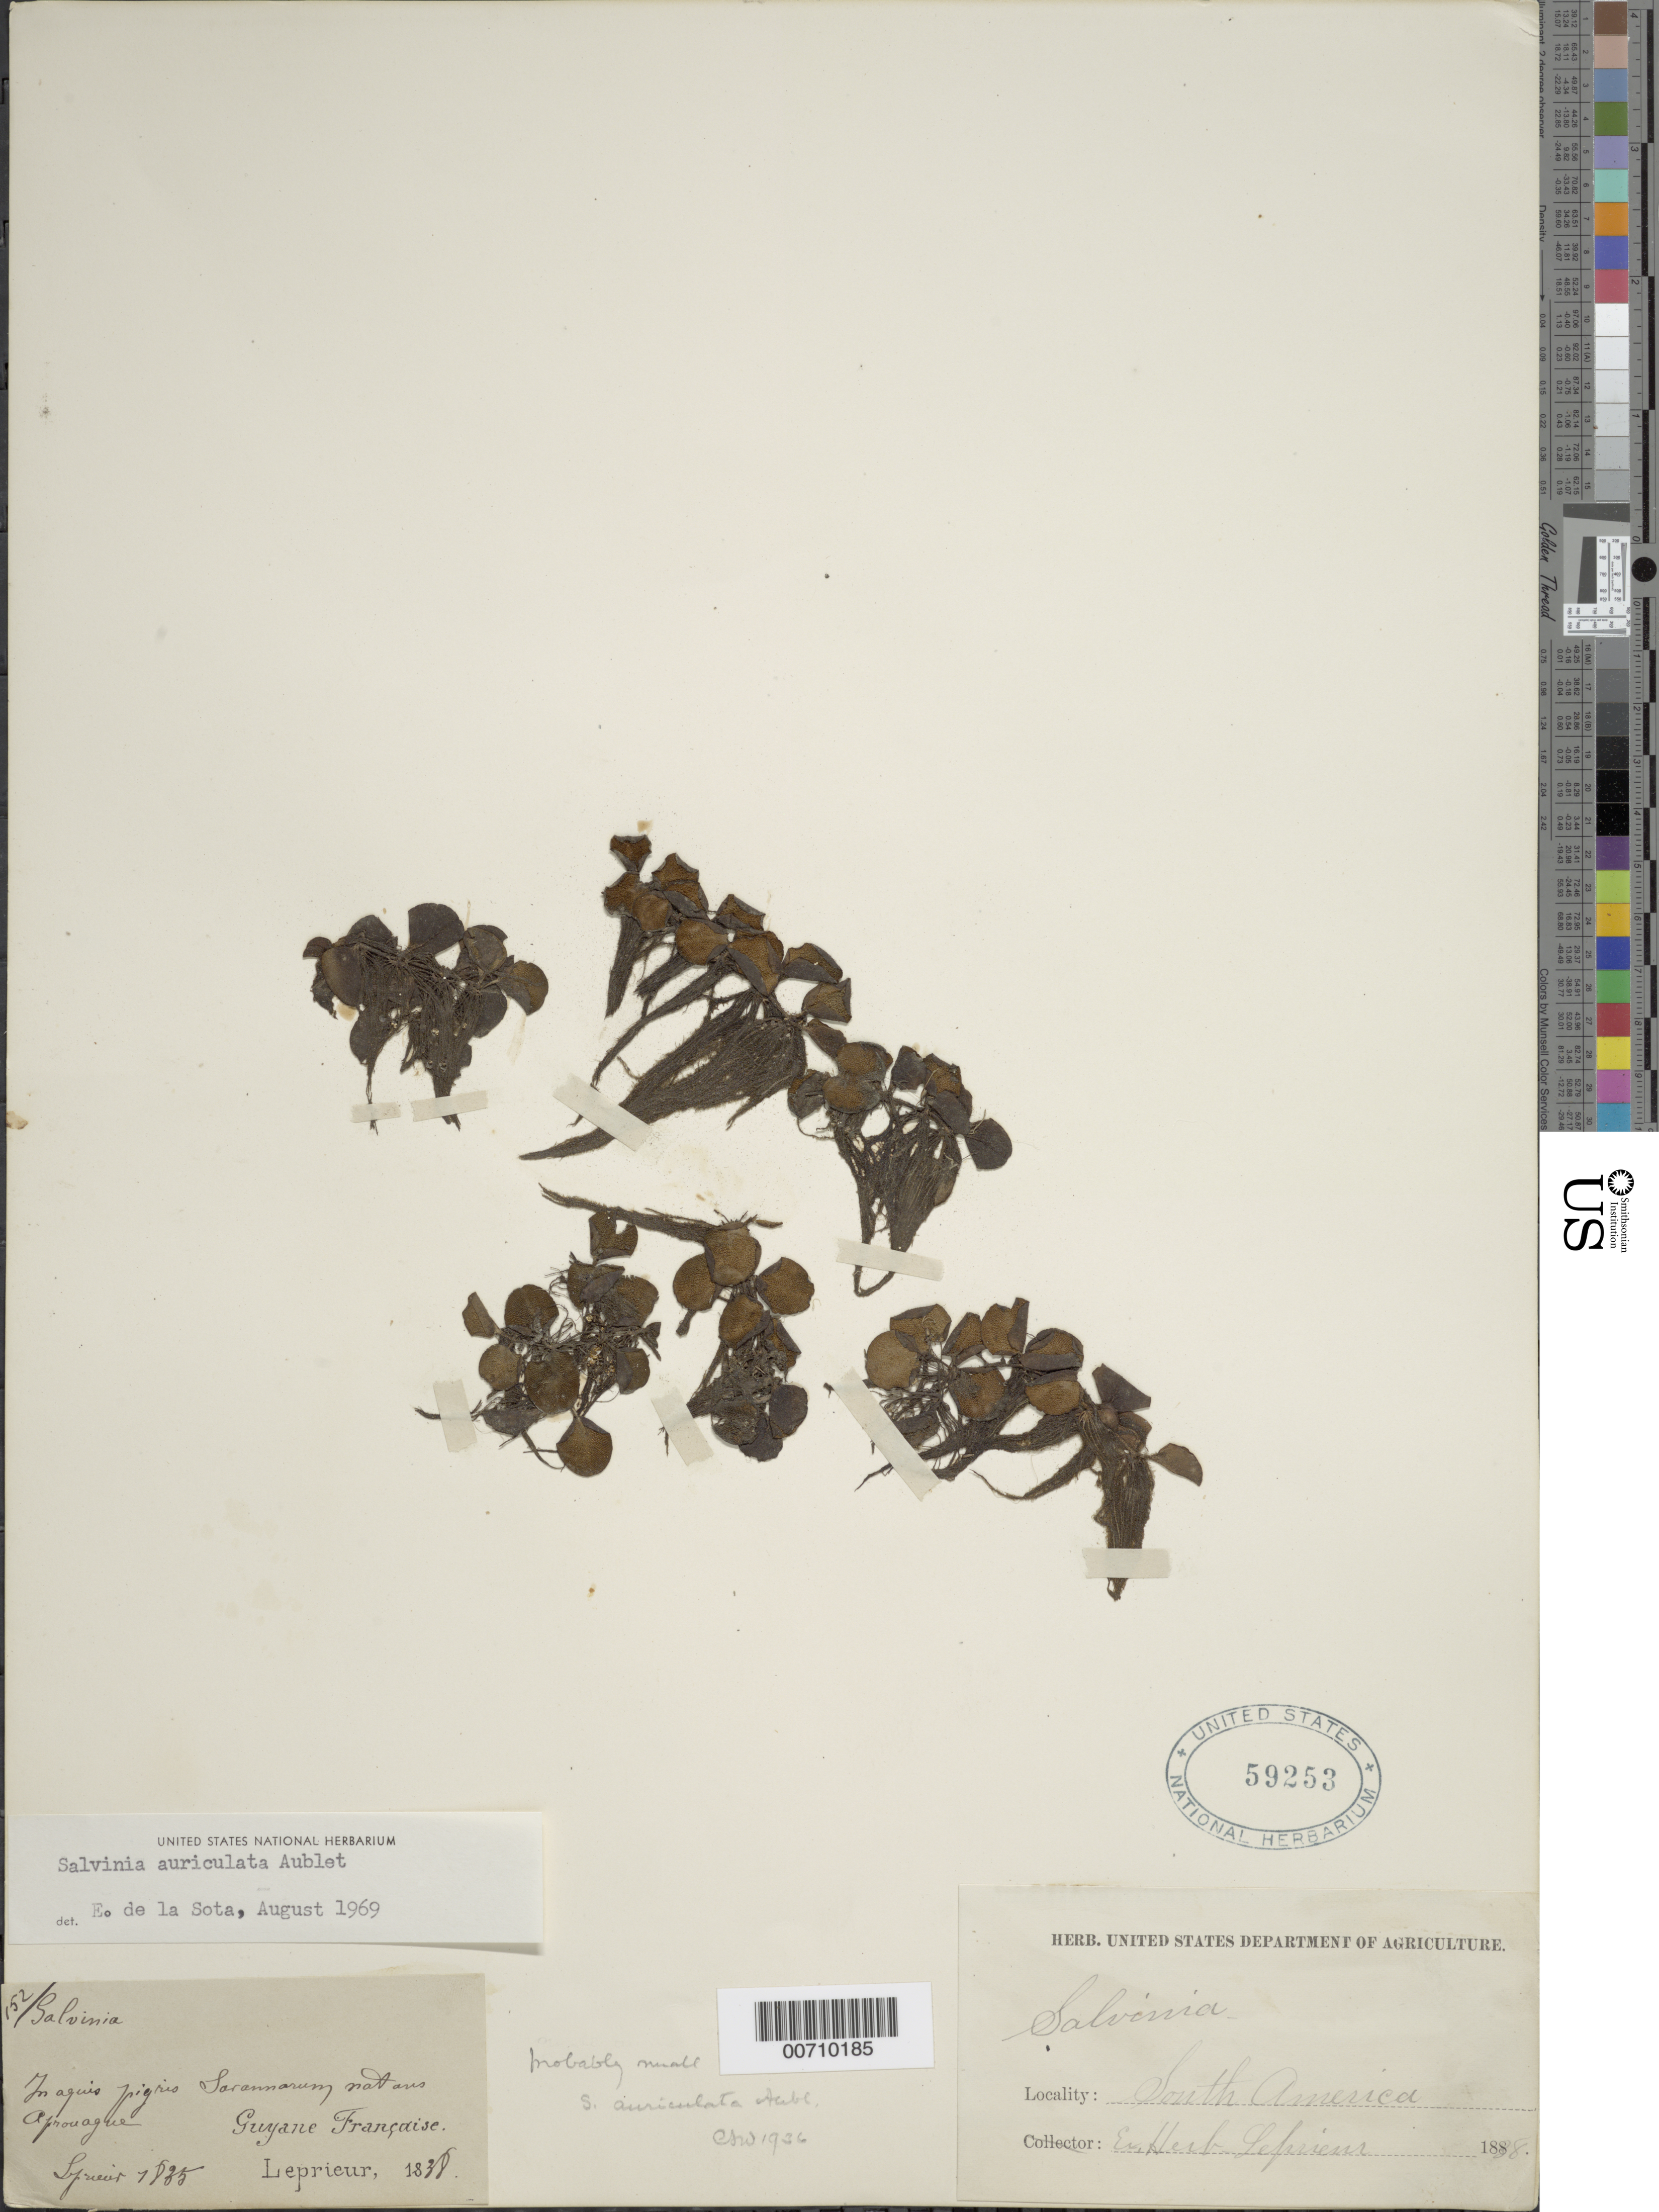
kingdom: Plantae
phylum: Tracheophyta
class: Polypodiopsida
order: Salviniales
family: Salviniaceae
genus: Salvinia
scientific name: Salvinia auriculata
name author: Aubl.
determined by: Sota, E. R. de la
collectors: F. M. R. Leprieur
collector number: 152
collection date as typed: February 1835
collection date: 1835-02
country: French Guiana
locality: Aprouague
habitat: In aquis pigris Sarannarum natans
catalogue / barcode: US 59253